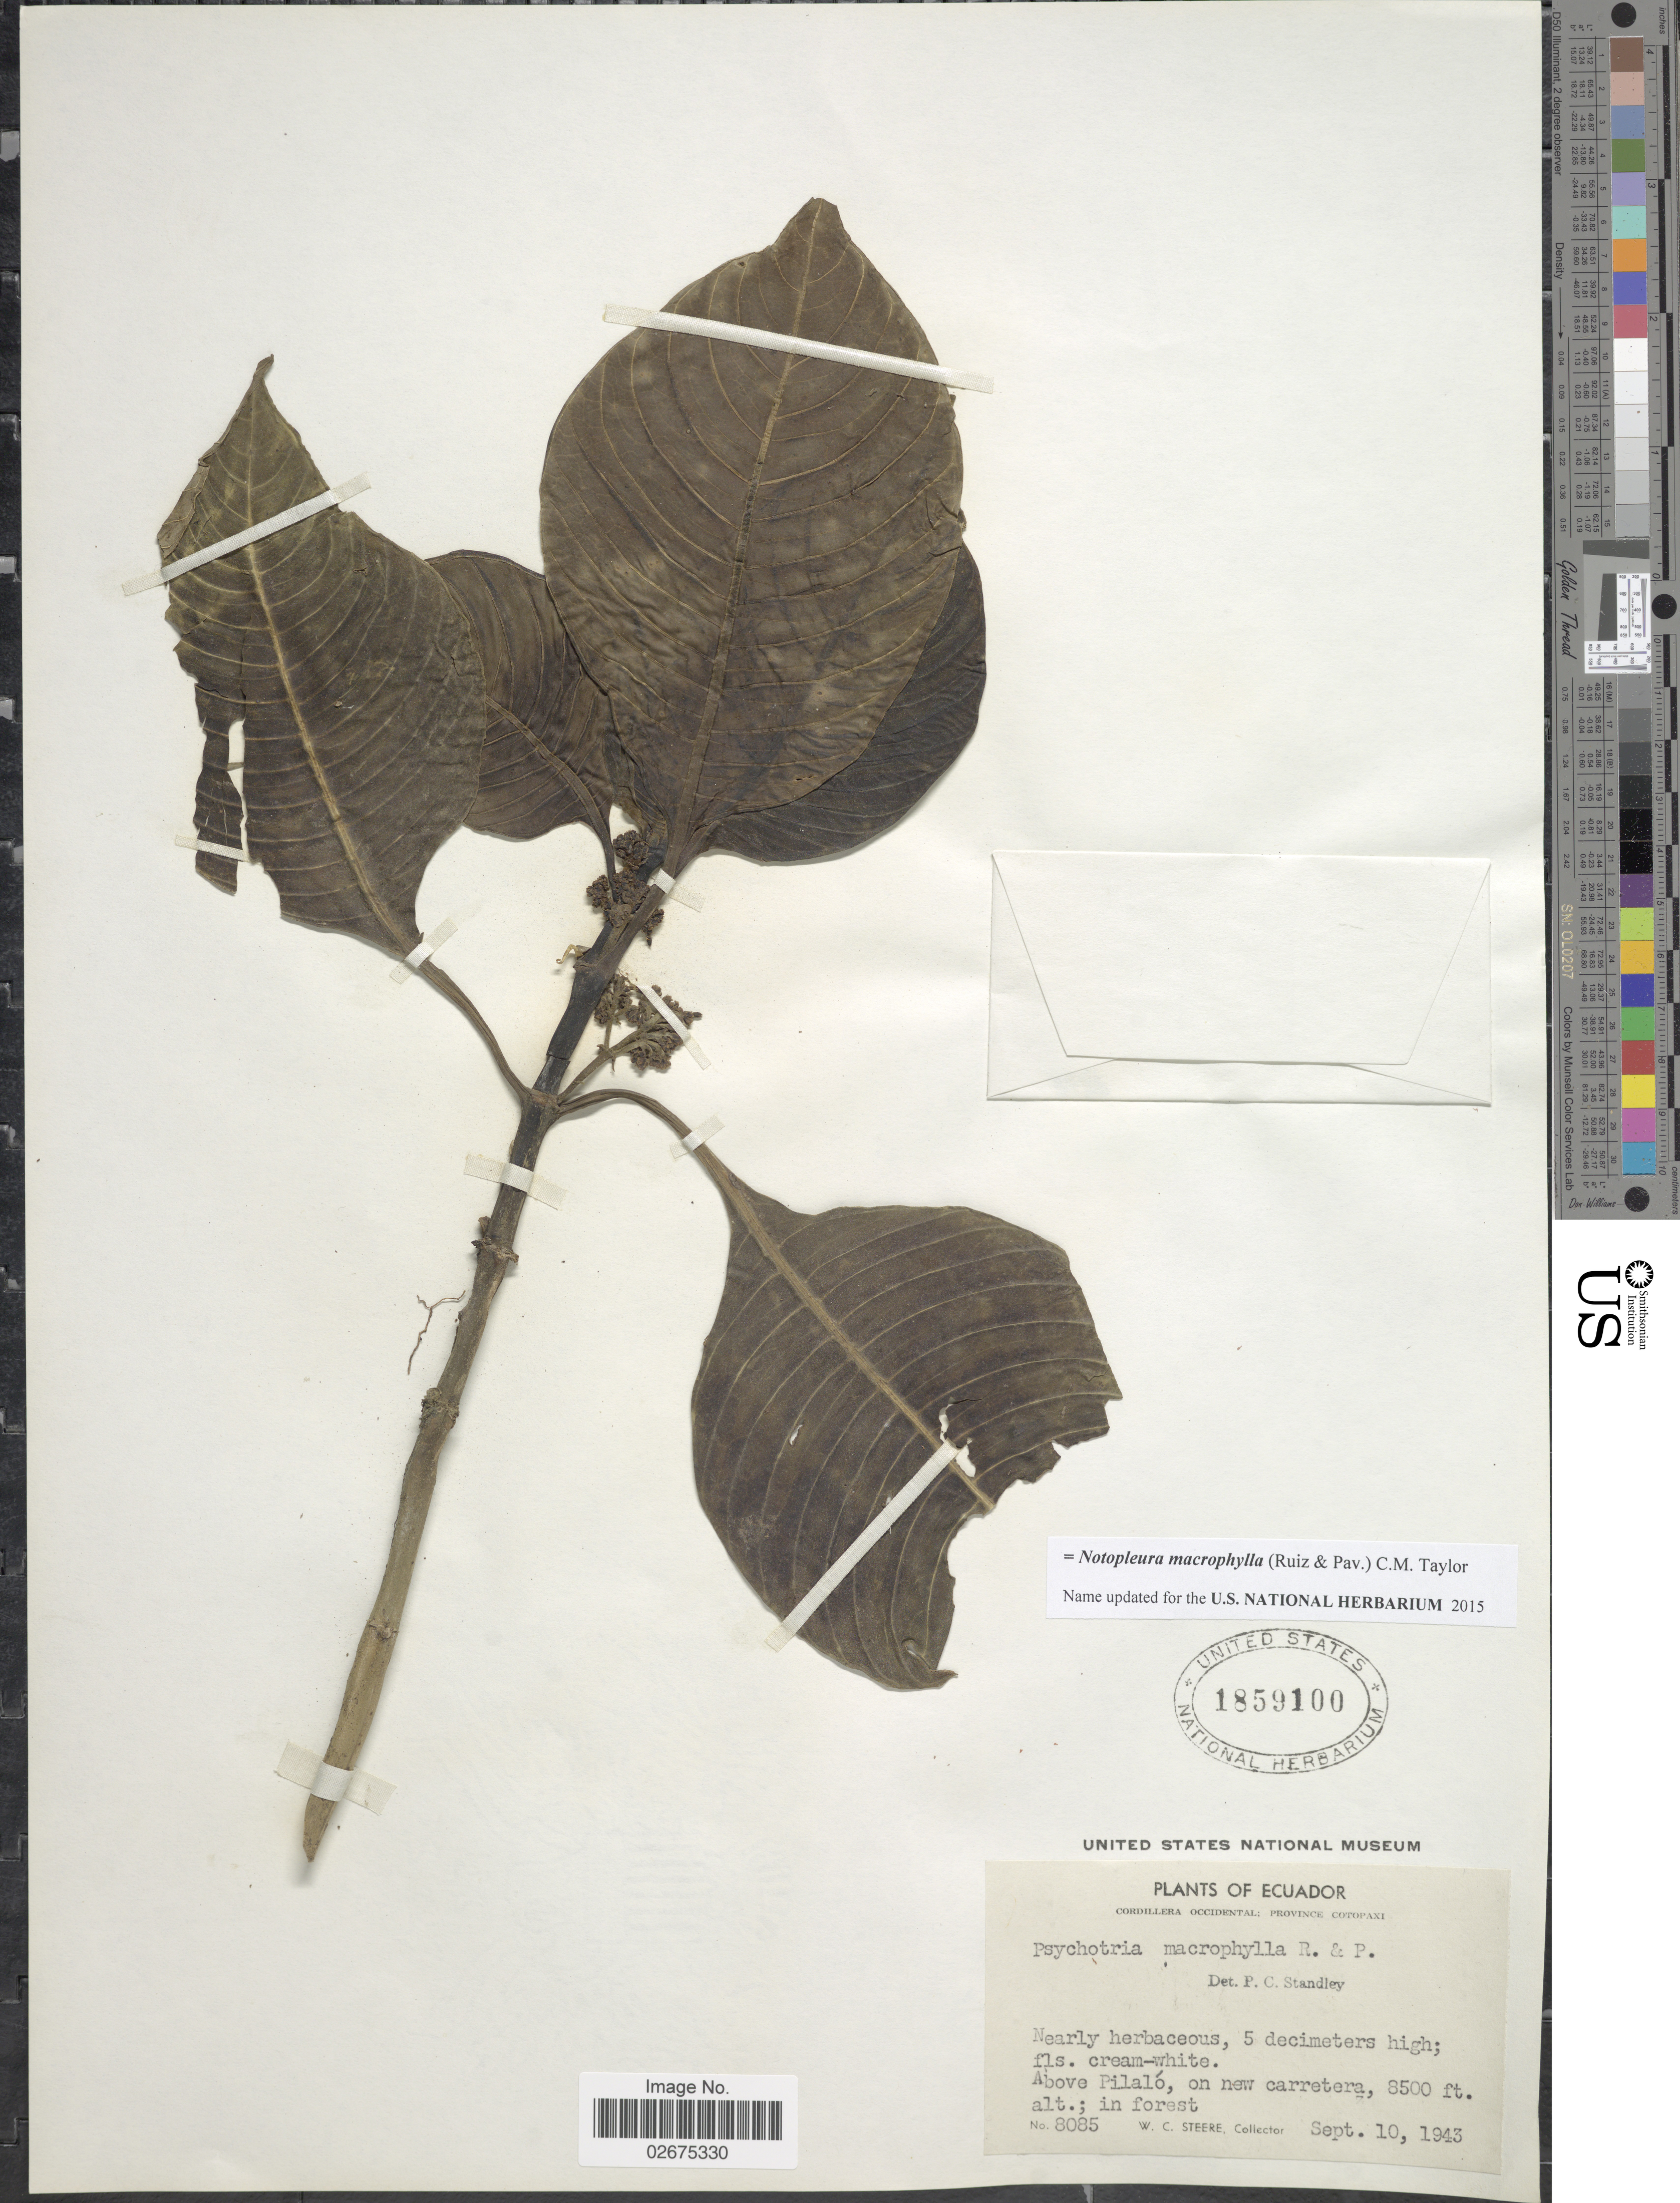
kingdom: Plantae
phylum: Tracheophyta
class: Magnoliopsida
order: Gentianales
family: Rubiaceae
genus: Notopleura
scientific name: Notopleura macrophylla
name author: (Ruiz & Pav.) C.M. Taylor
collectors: W. C. Steere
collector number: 8085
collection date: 1943-09-10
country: Ecuador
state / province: Cotopaxi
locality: Cordillera Occidental; Above Pilaló, on new carretera; in forest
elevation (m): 2591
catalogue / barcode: US 1859100